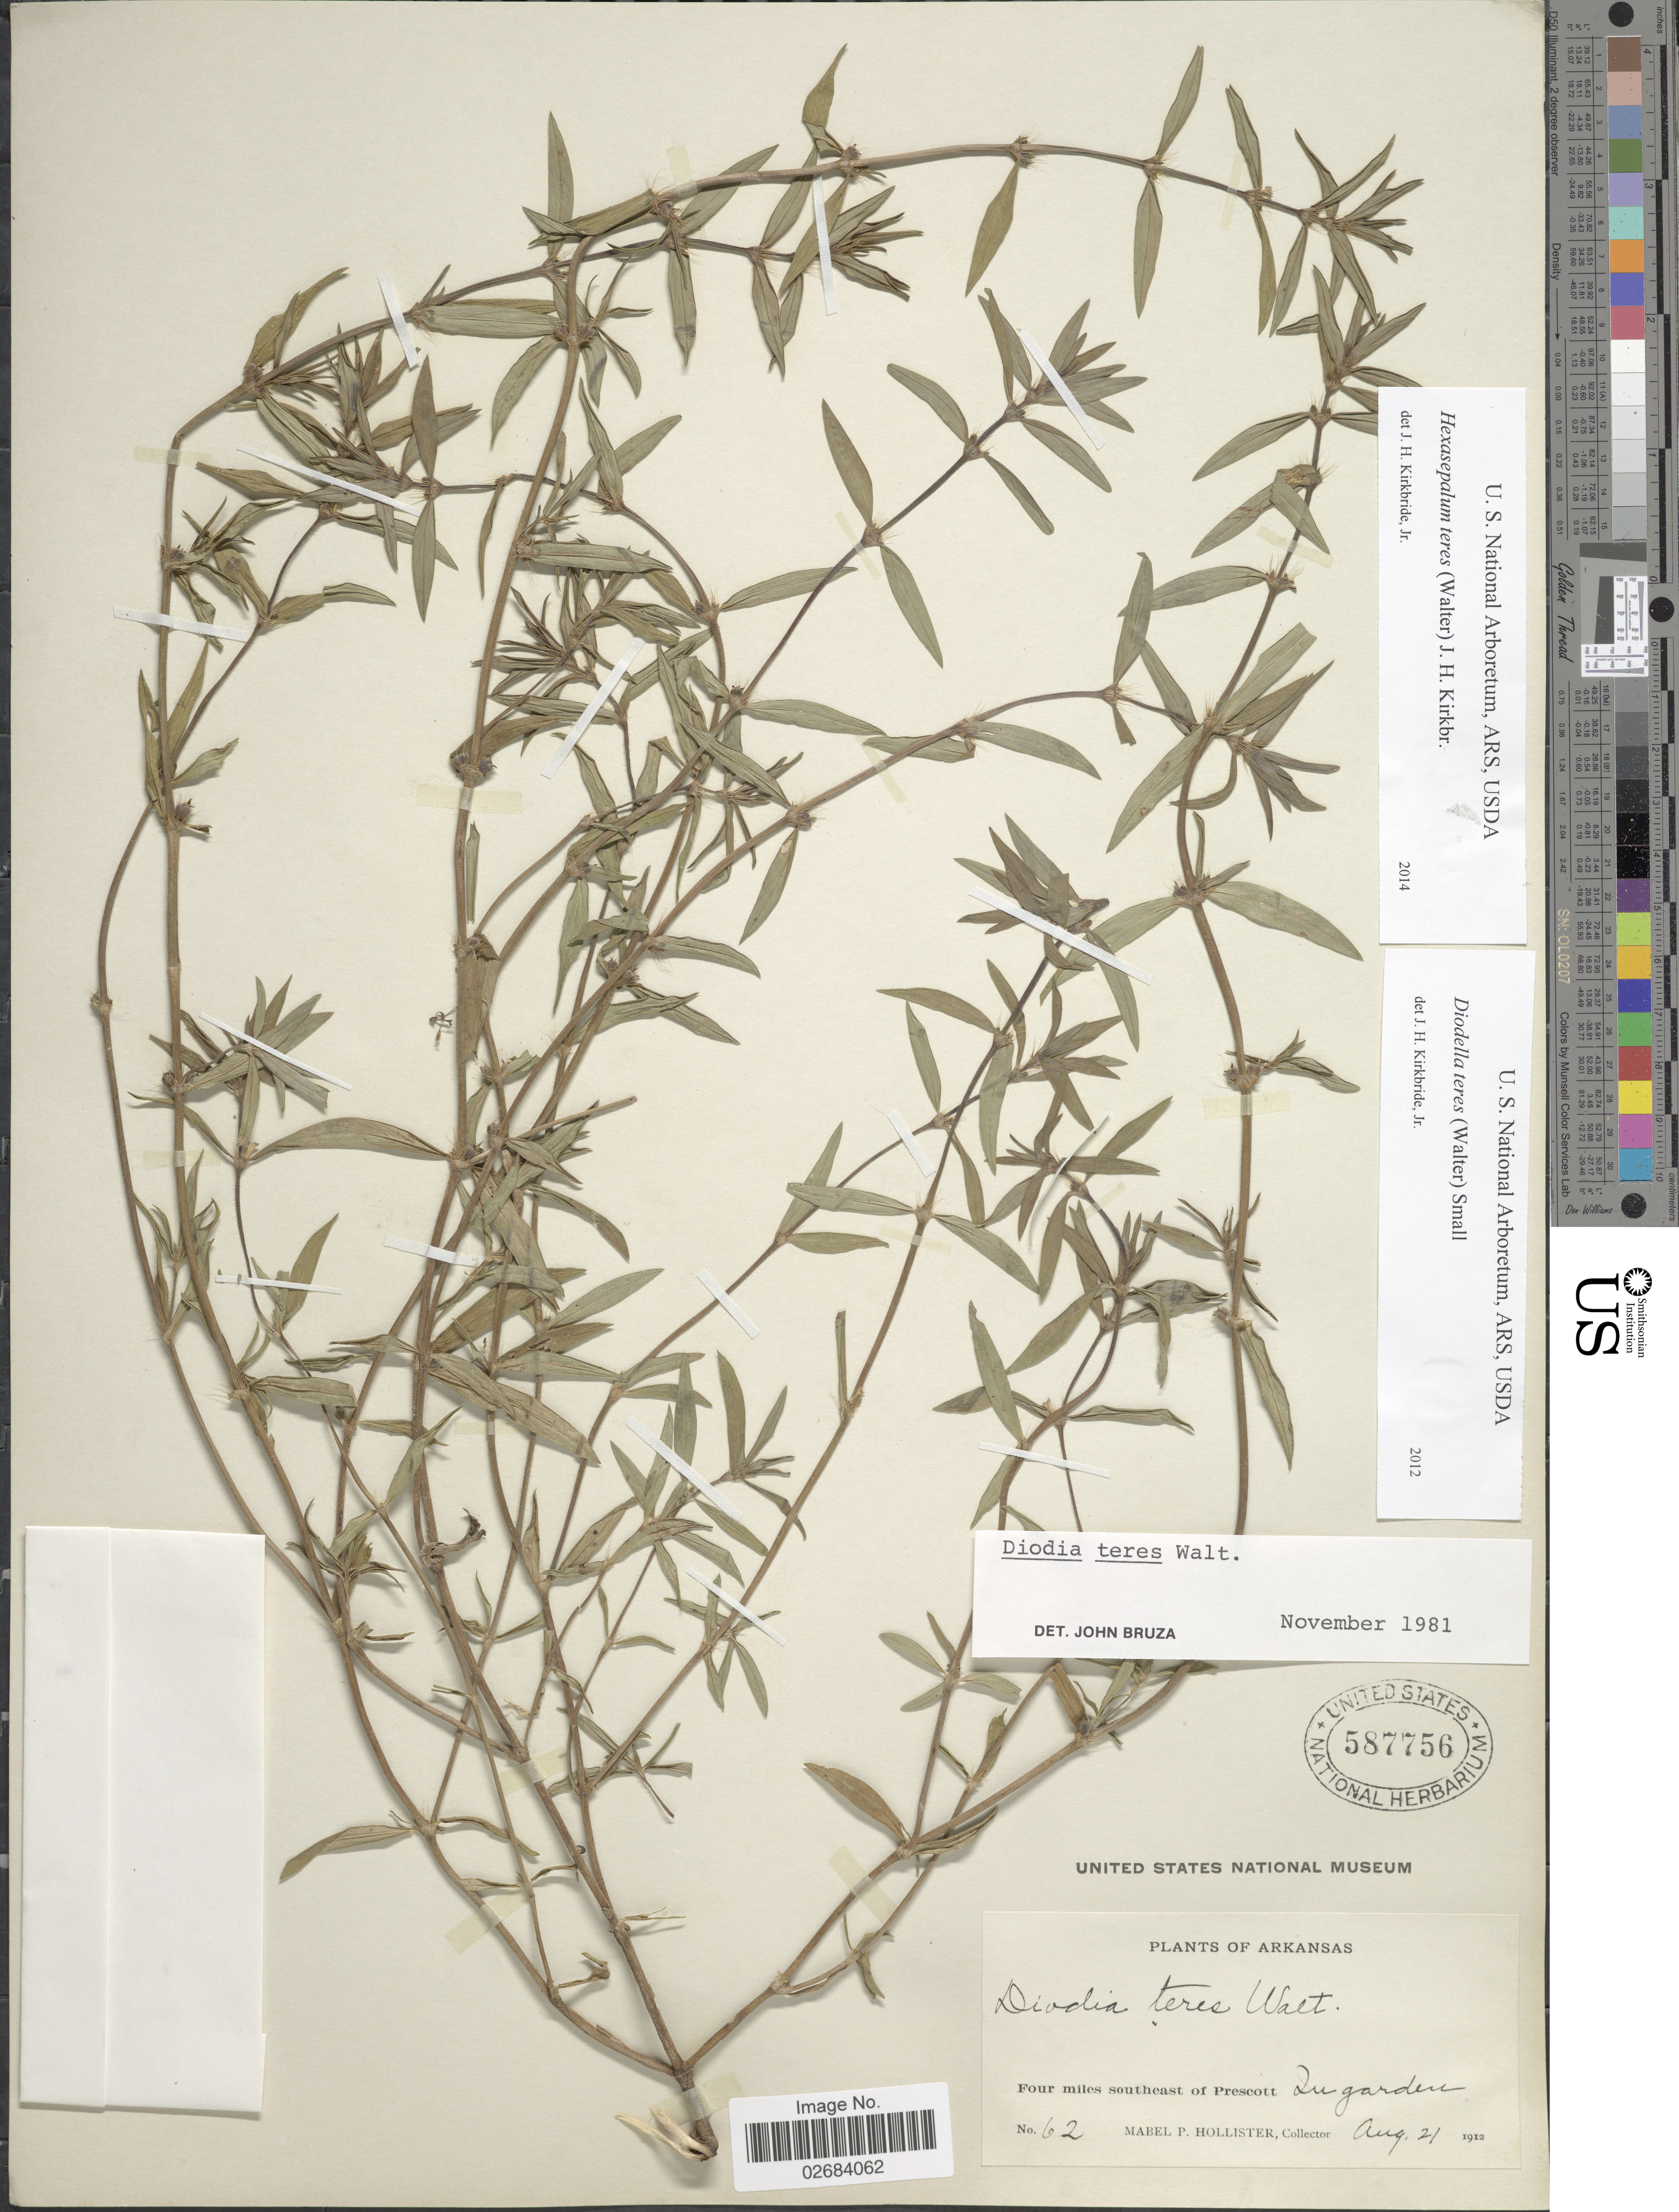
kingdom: Plantae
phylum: Tracheophyta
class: Magnoliopsida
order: Gentianales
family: Rubiaceae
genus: Diodia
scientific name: Diodia teres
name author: Walter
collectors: M. Hollister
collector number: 62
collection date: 1912-08-21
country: United States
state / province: Arkansas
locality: Four miles southeast of Prescott, in garden.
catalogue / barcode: US 587756